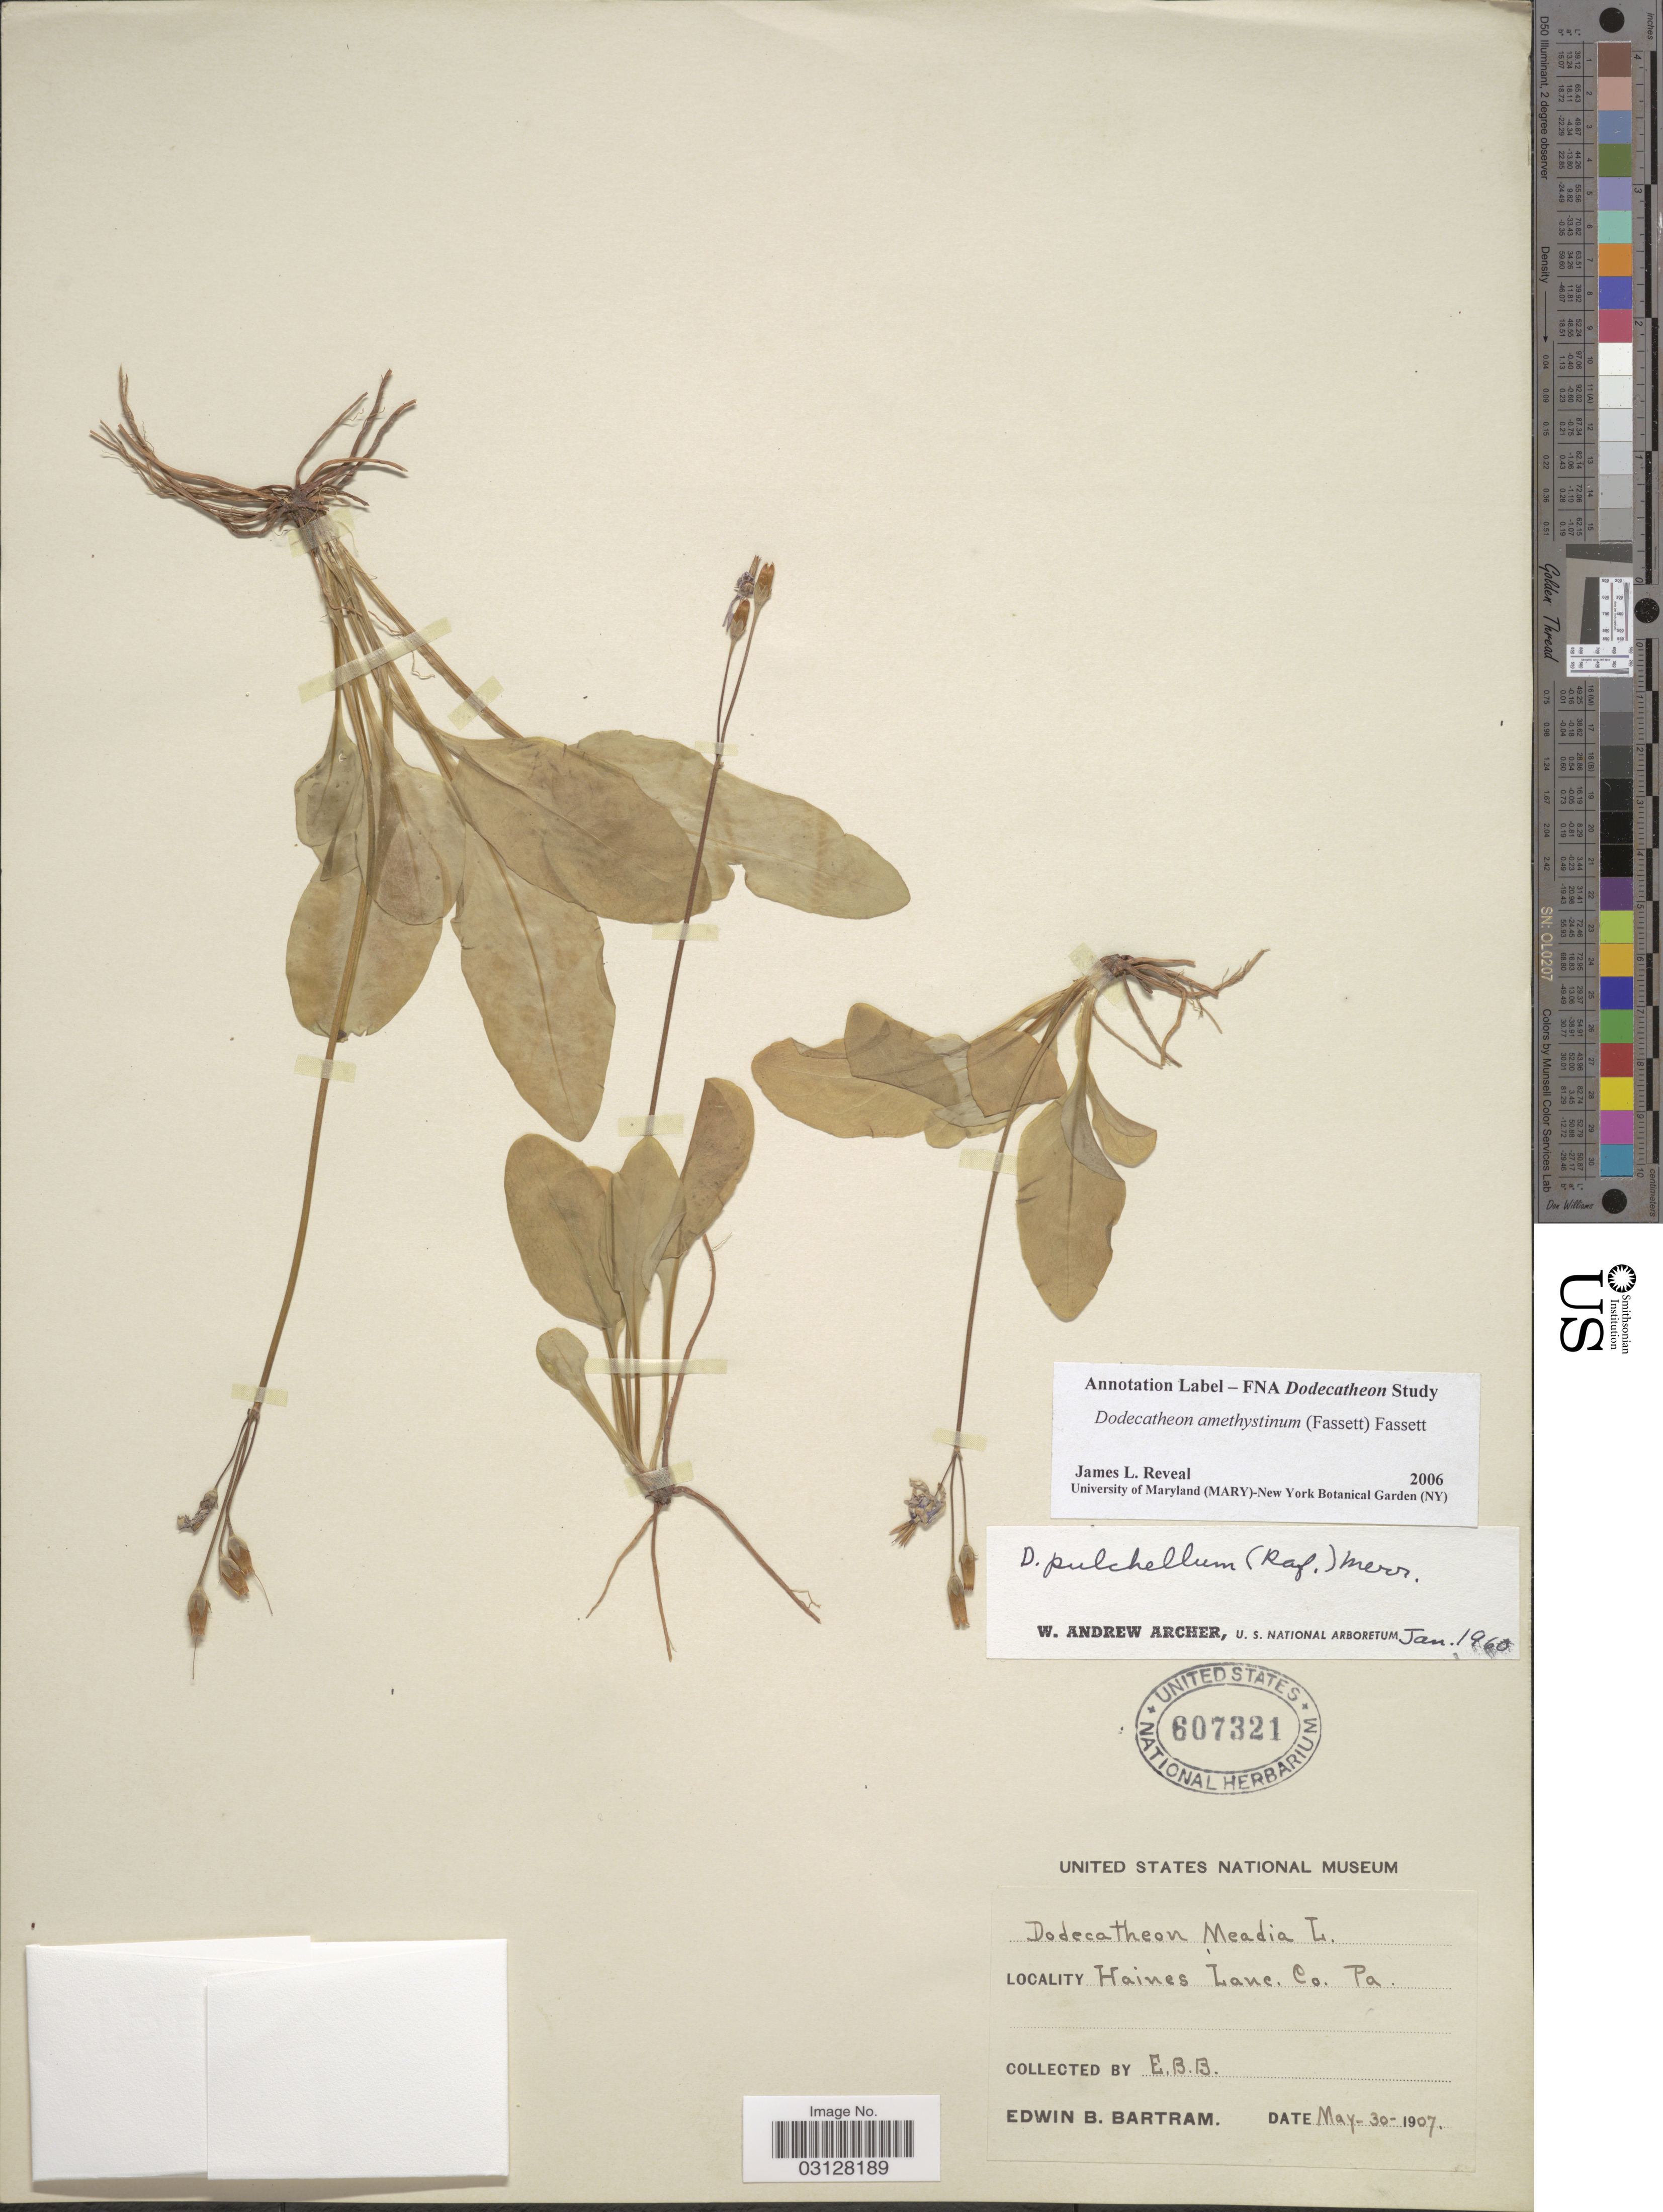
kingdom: Plantae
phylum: Tracheophyta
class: Magnoliopsida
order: Ericales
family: Primulaceae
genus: Dodecatheon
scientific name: Dodecatheon amethystinum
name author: (Fassett) Fassett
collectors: E. B. Bartram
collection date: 1907-05-30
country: United States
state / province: Pennsylvania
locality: Haines Lanc. Co.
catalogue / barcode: US 607321